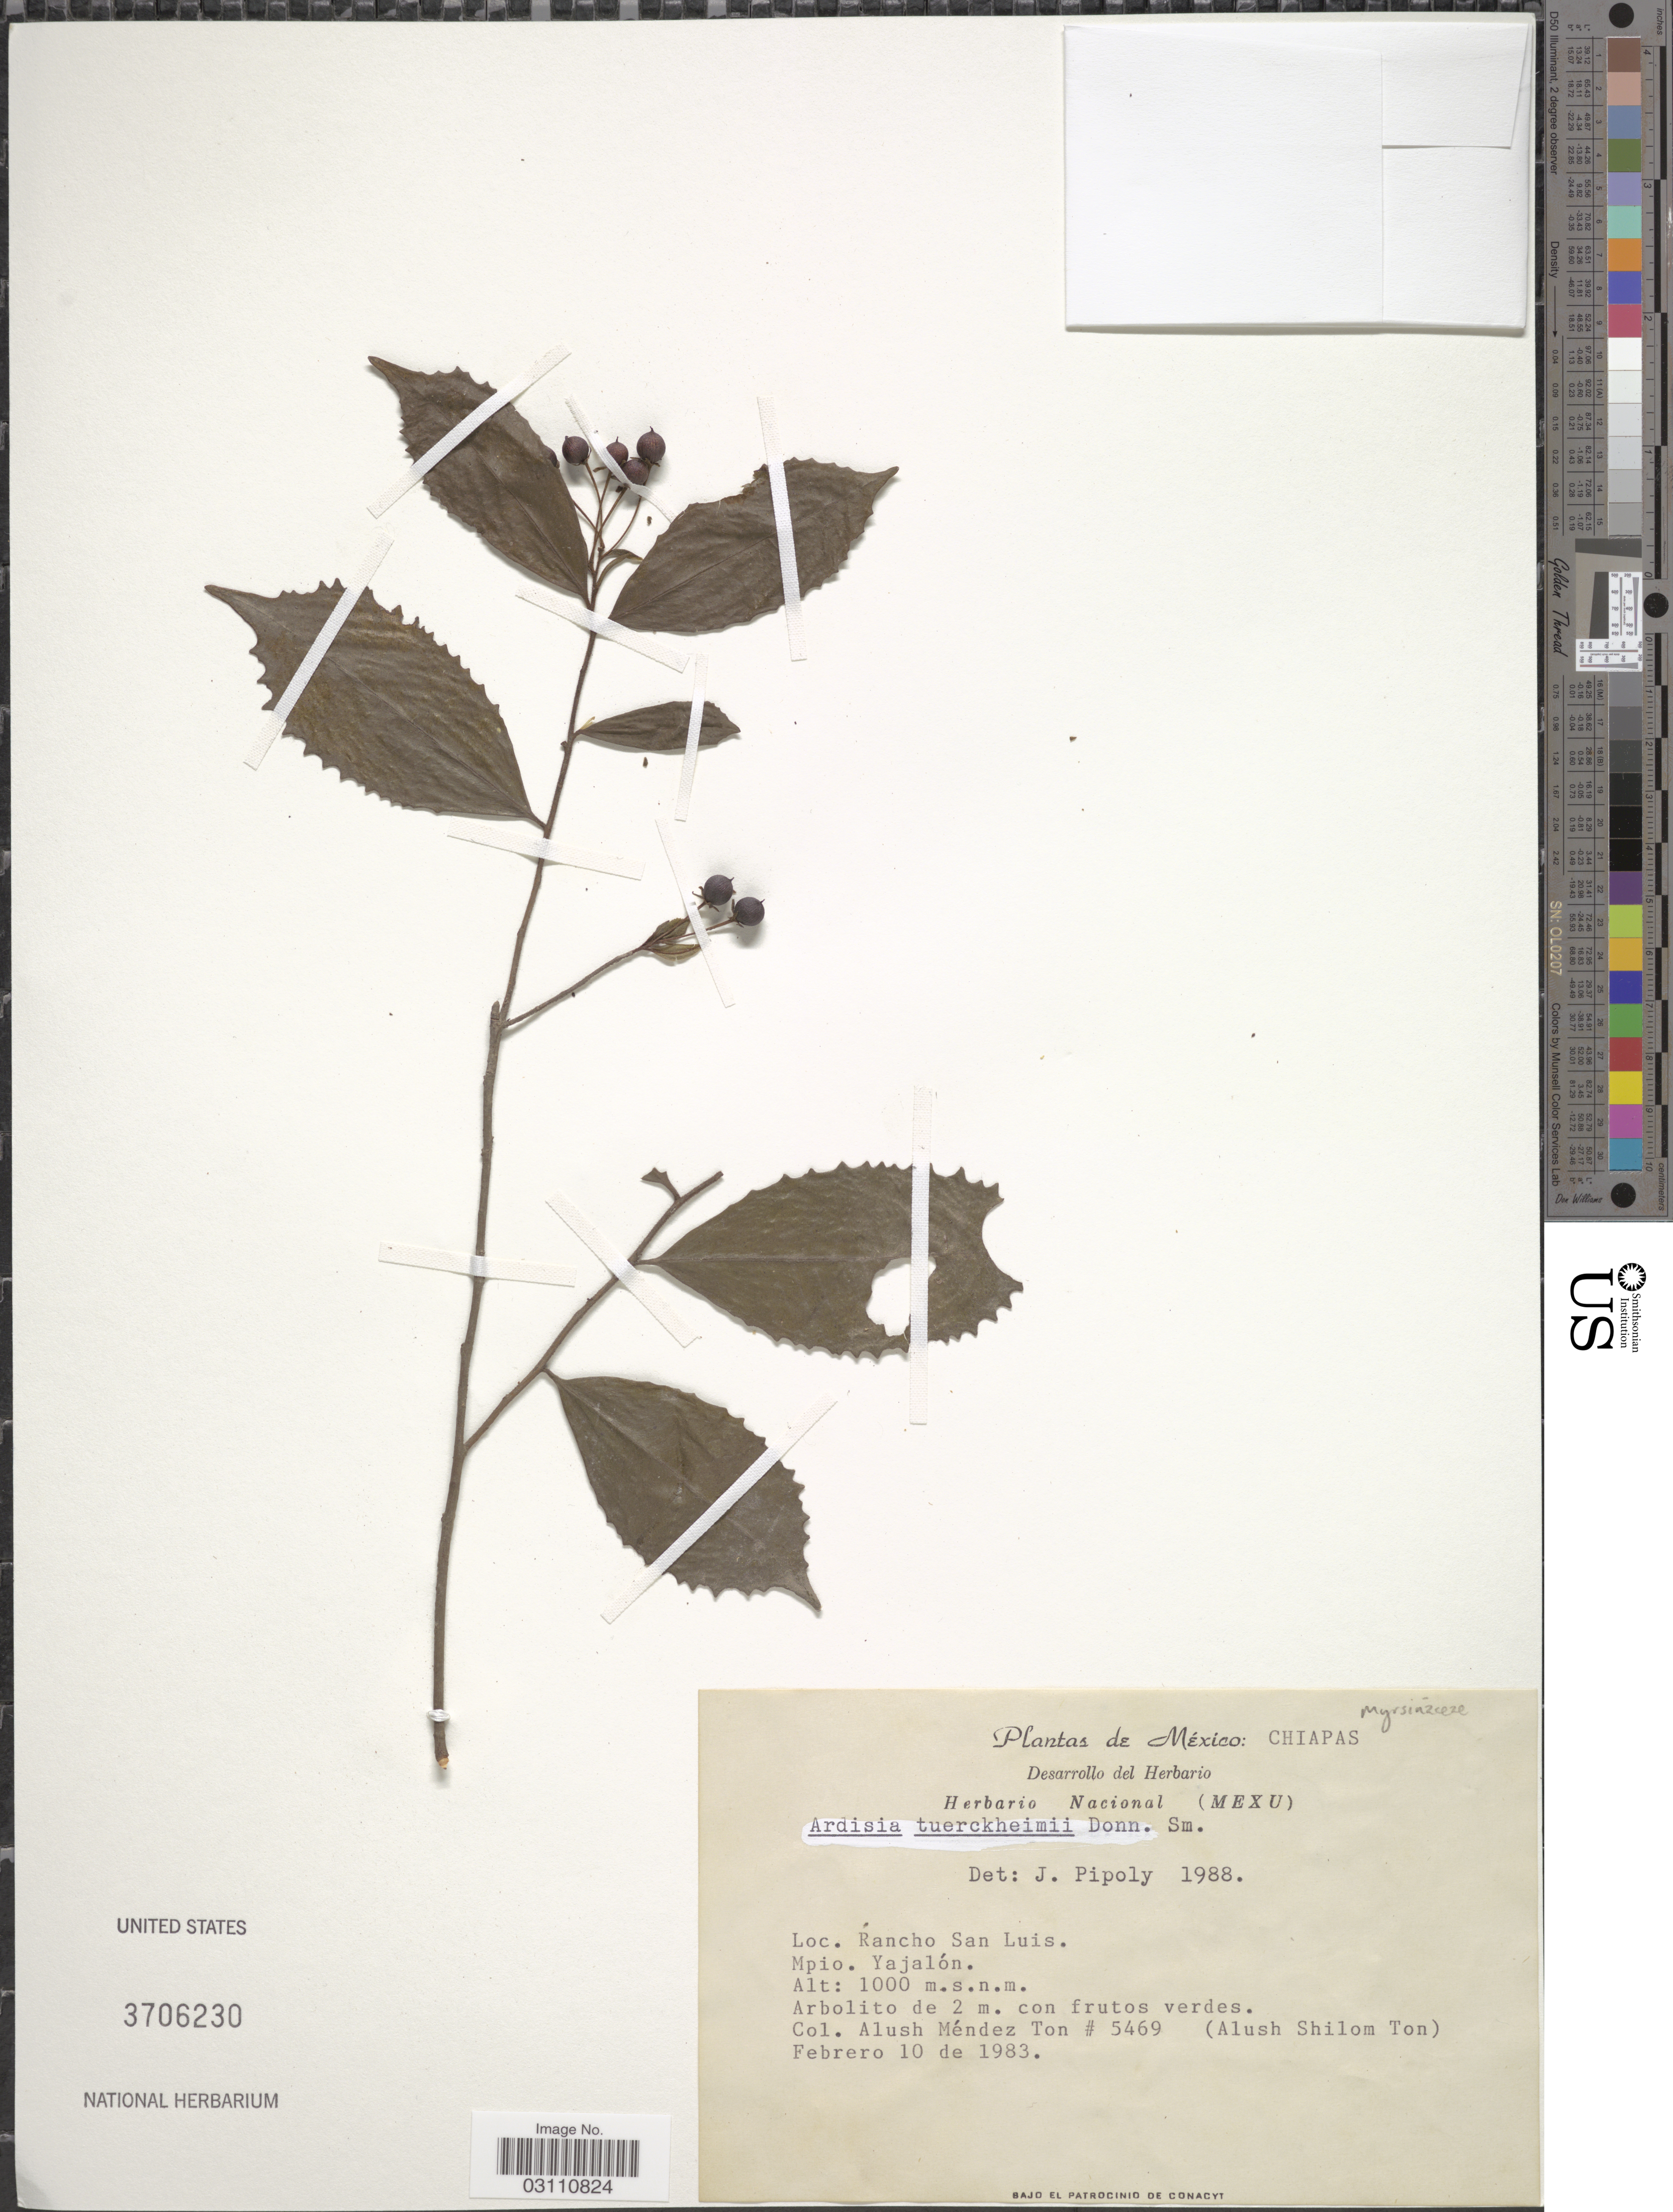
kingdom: Plantae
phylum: Tracheophyta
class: Magnoliopsida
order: Ericales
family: Primulaceae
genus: Ardisia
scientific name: Ardisia tuerckheimii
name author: Donn. Sm.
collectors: A. Méndez Ton & A. M. Ton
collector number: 5469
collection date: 1983-02-10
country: Mexico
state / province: Chiapas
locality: Rancho San Luis Mpio. Yajalón.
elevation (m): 1000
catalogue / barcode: US 3706230